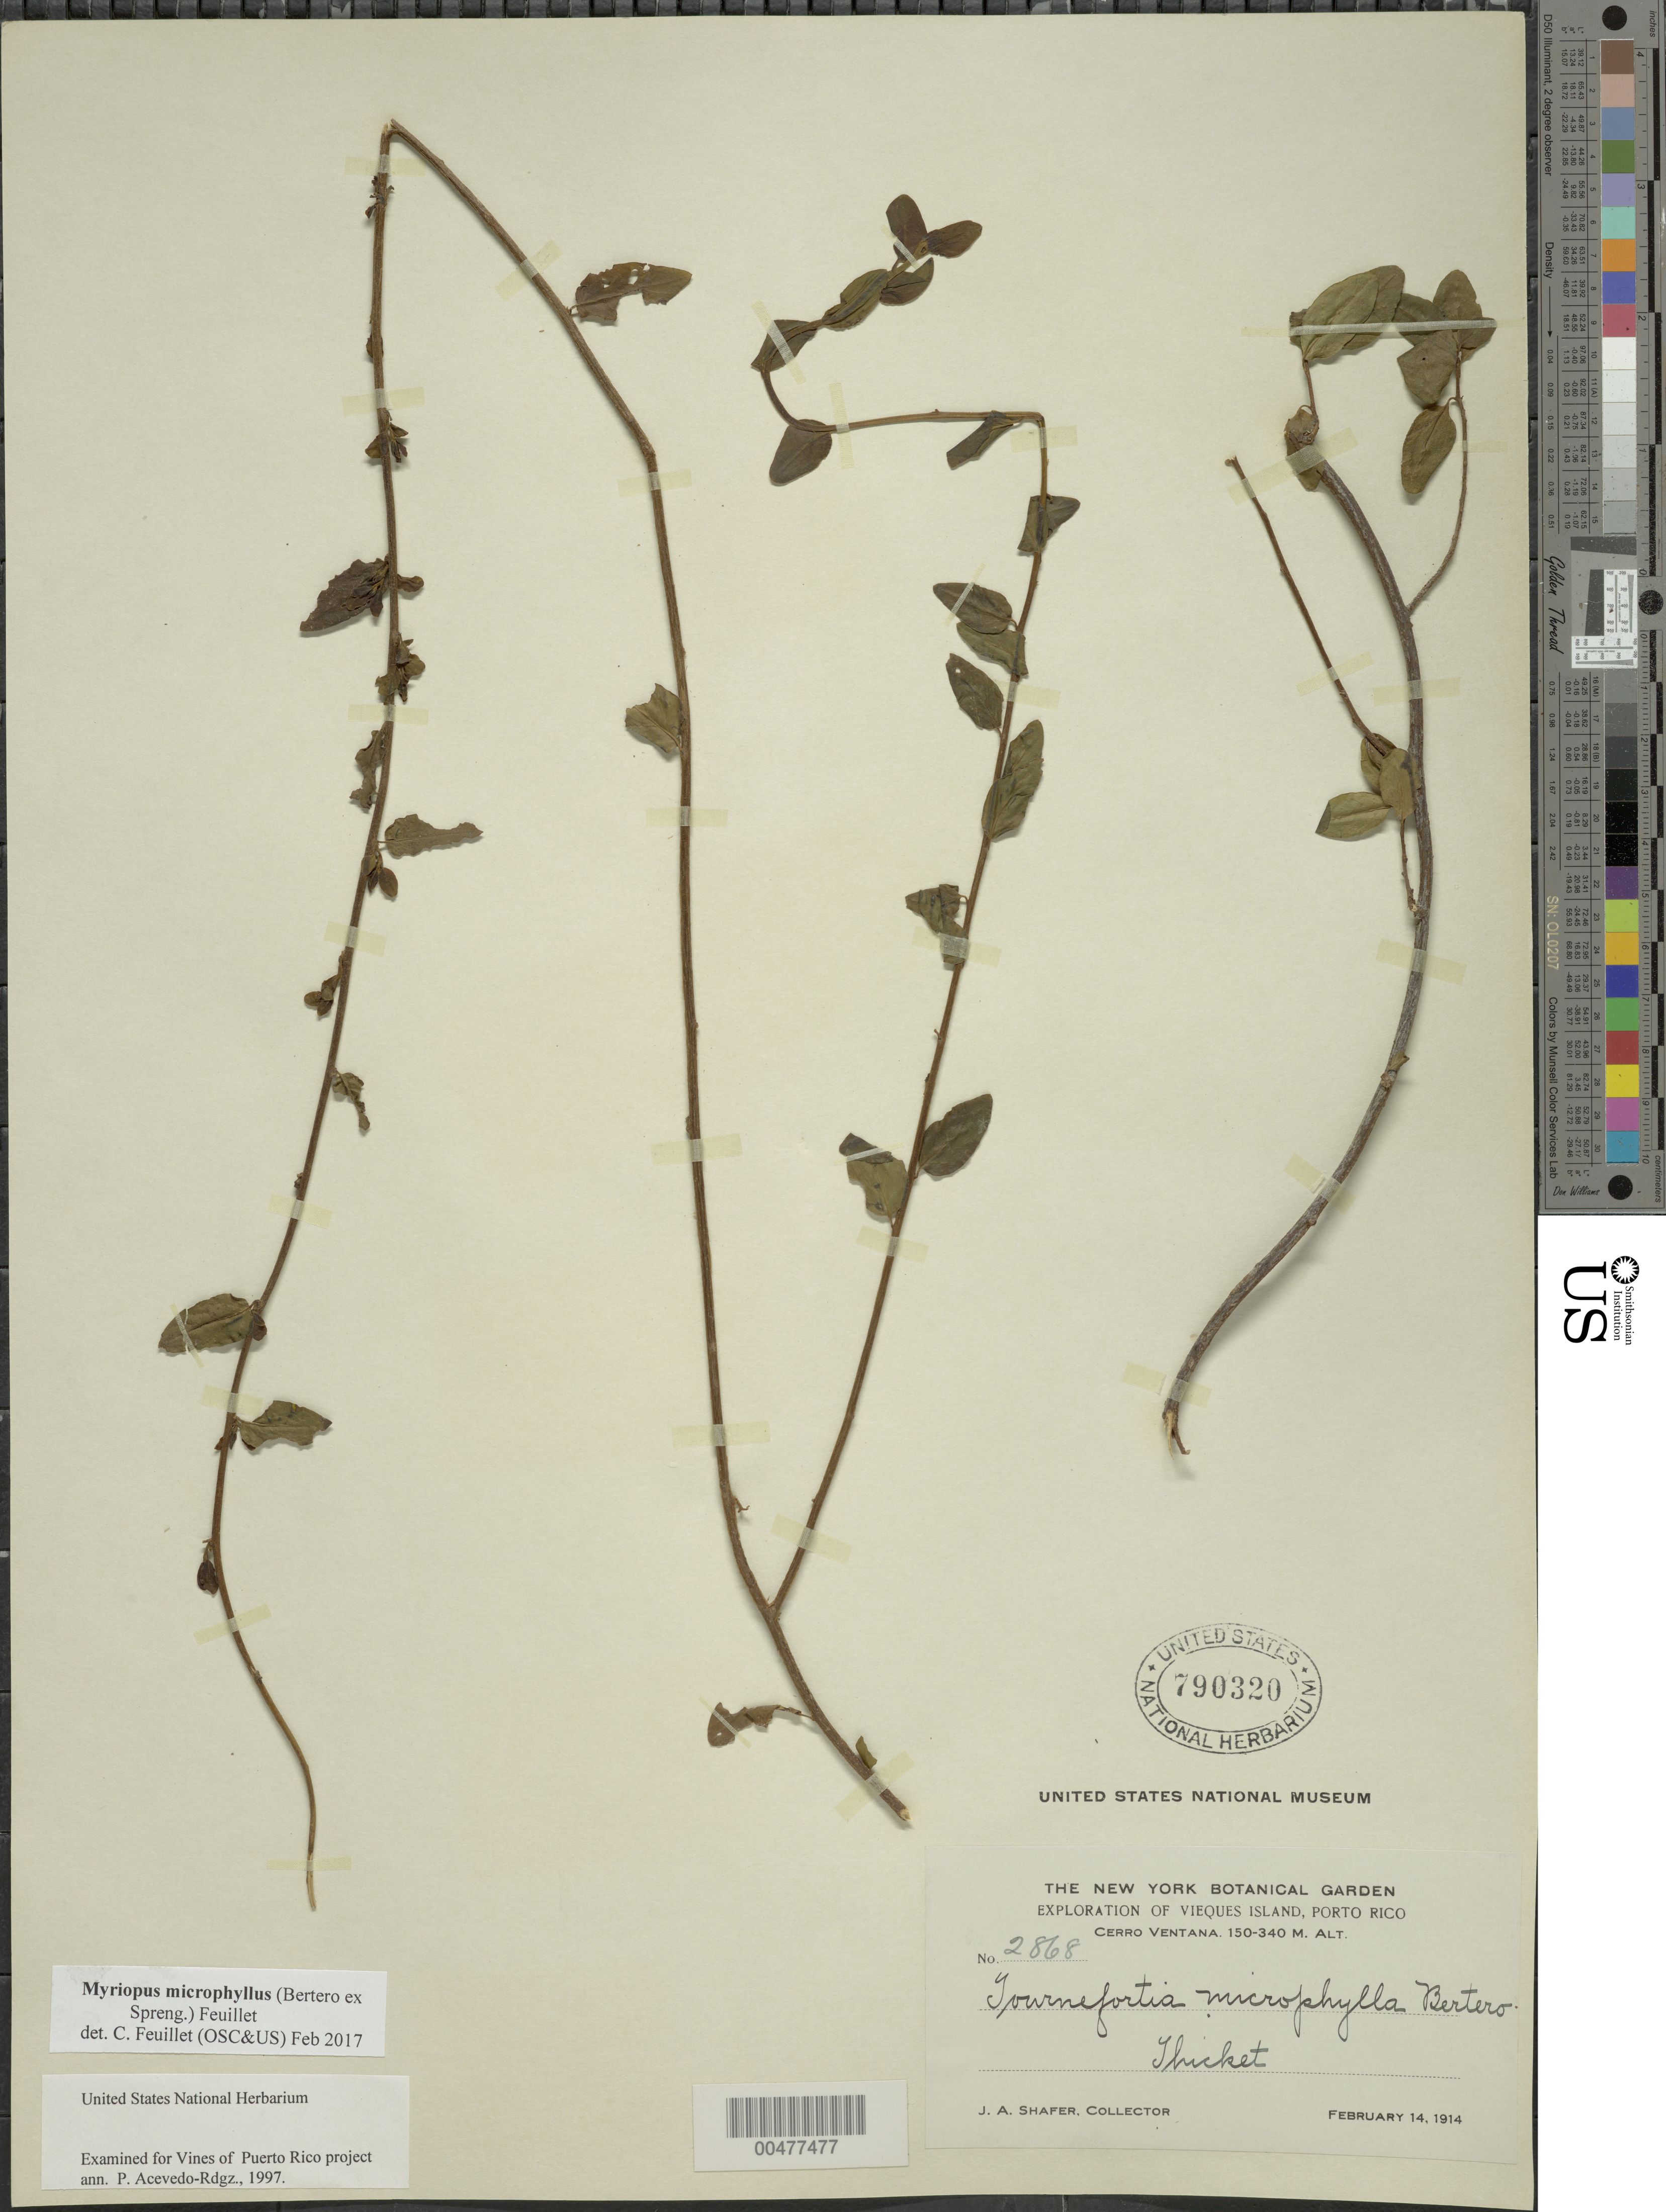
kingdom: Plantae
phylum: Tracheophyta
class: Magnoliopsida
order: Boraginales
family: Heliotropiaceae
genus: Myriopus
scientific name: Myriopus microphyllus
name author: (Bertero ex Spreng.) Feuillet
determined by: Feuillet, C.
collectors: J. A. Shafer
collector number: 2868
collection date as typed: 14 Feb 1914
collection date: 1914-02-14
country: Puerto Rico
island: Greater Antilles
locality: Cerro Ventana. Thicket.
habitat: Thicket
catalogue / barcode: US 790320